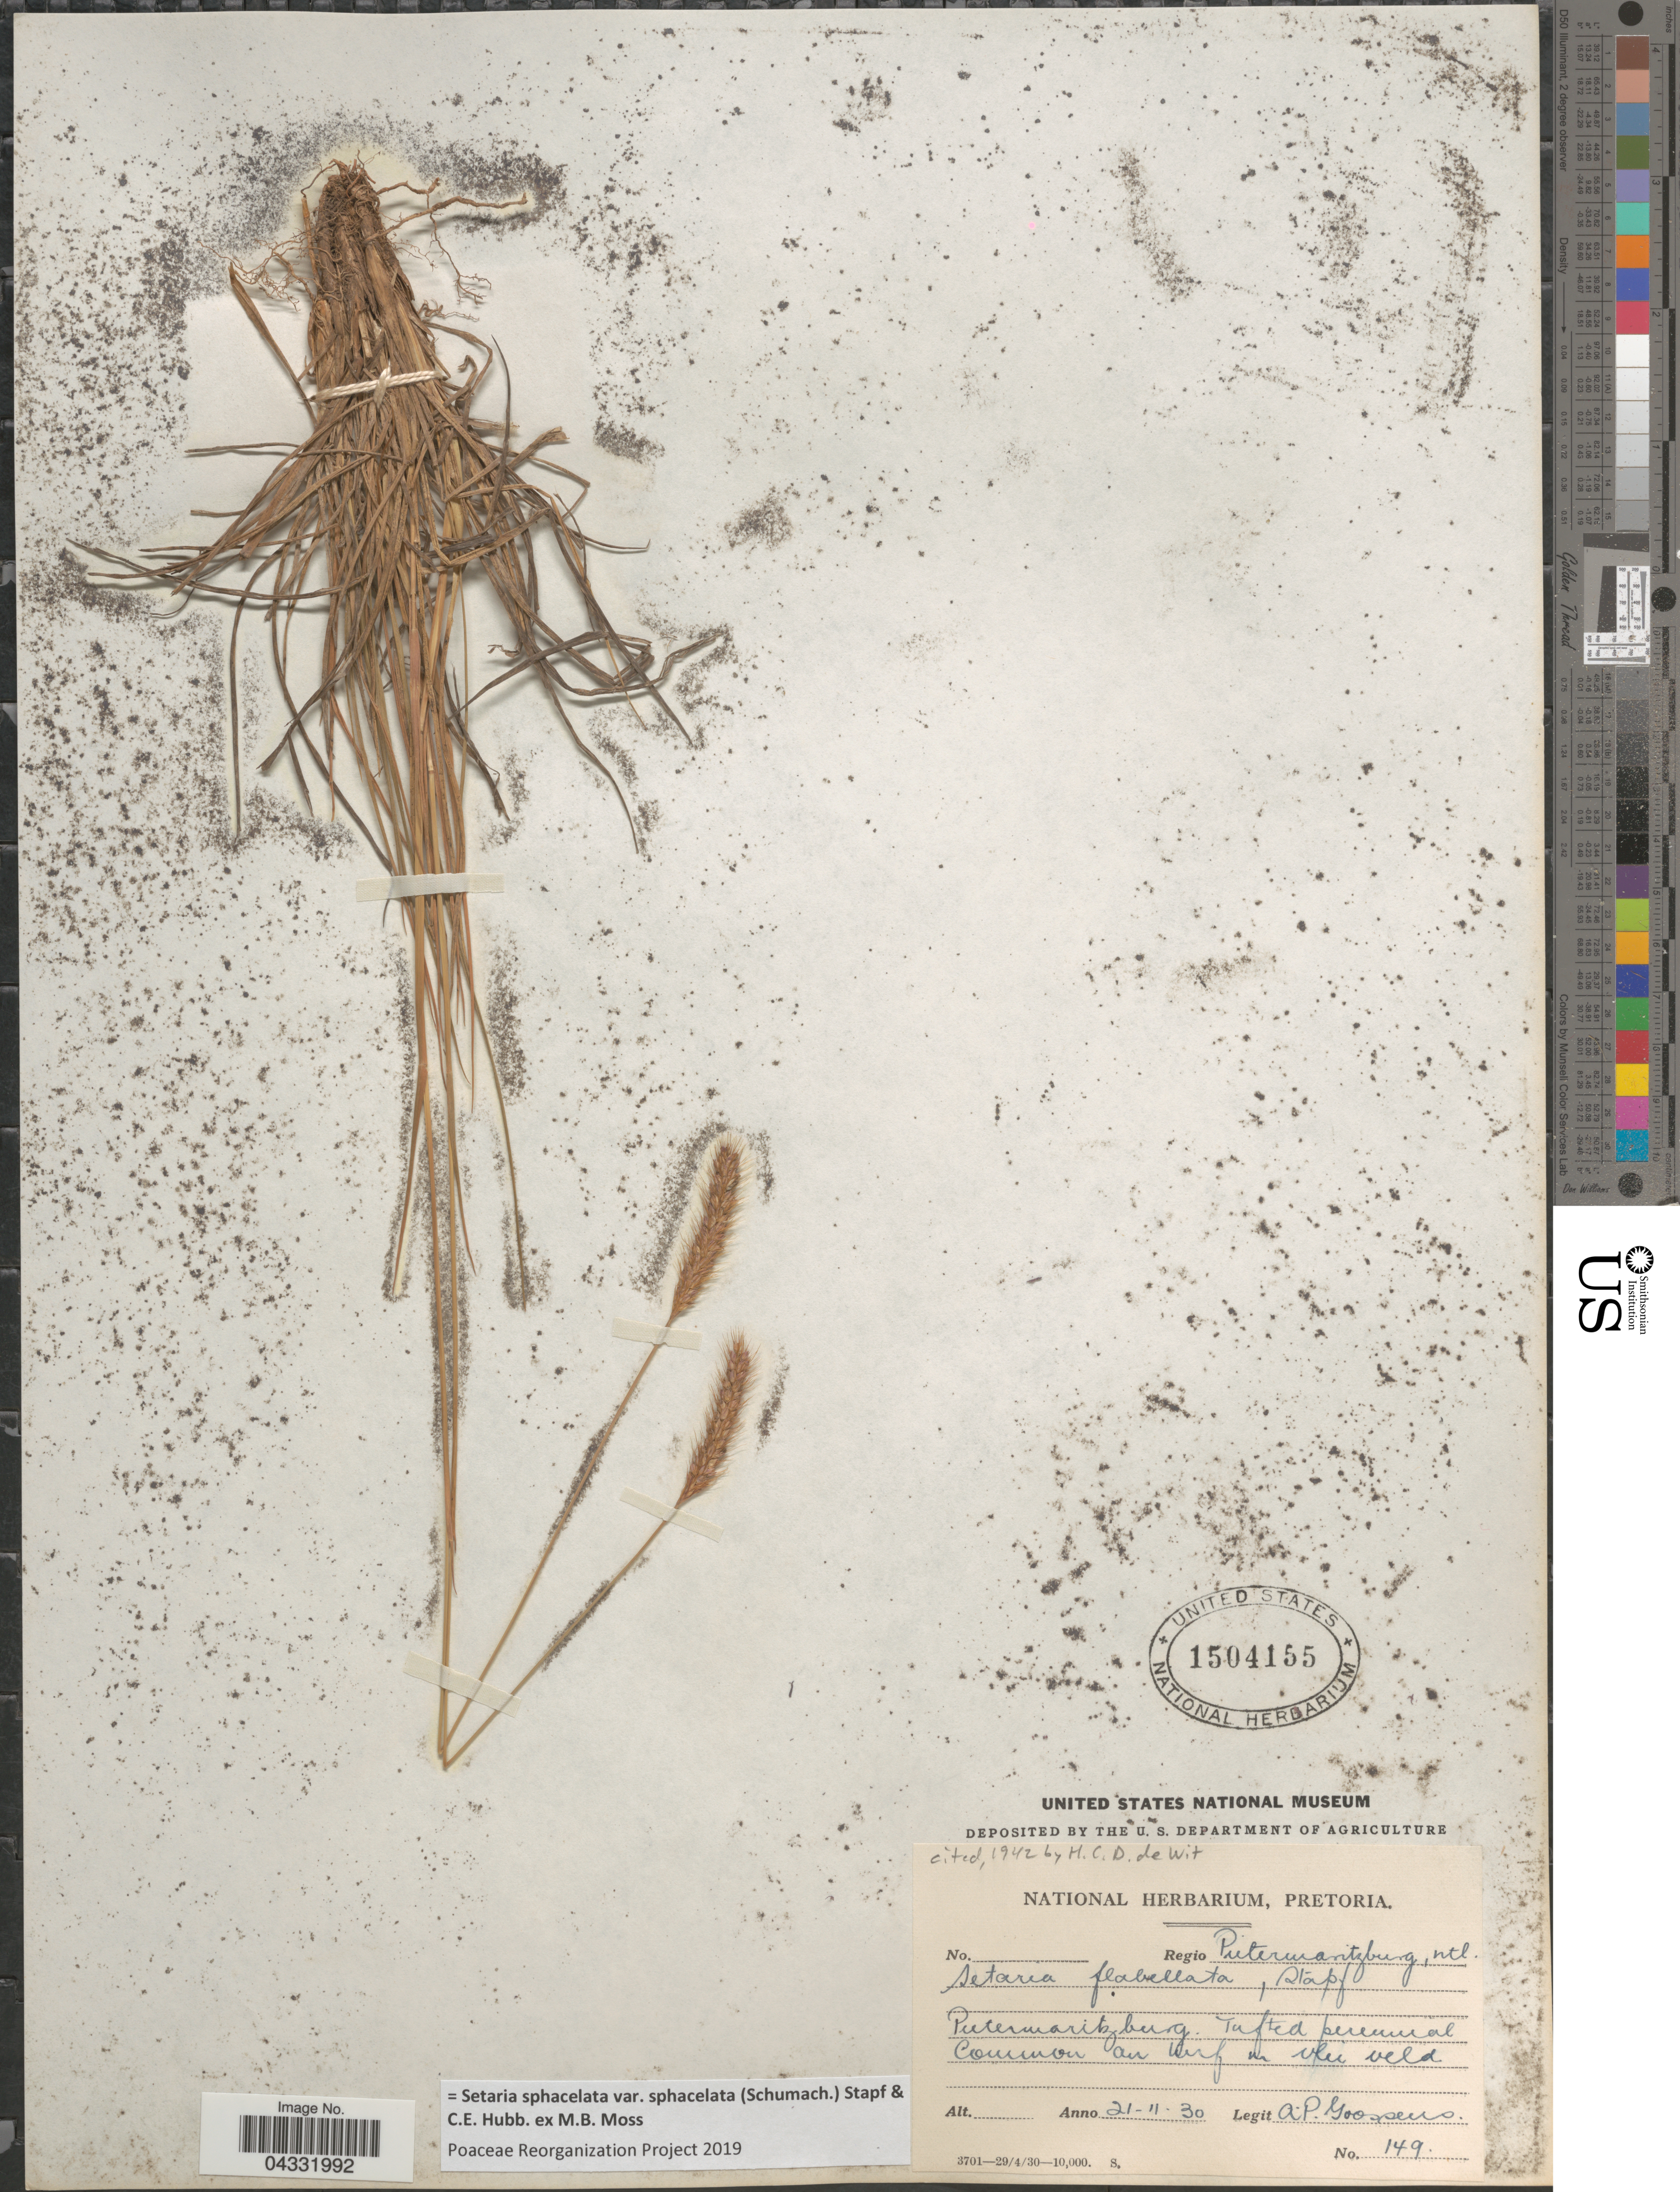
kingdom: Plantae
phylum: Tracheophyta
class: Liliopsida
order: Poales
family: Poaceae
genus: Setaria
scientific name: Setaria sphacelata var. sphacelata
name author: (Schumach.) Stapf & C. E. Hubb. ex M.B. Moss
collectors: A. P. G. Goossens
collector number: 149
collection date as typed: Transcribed d/m/y: 21/11/30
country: South Africa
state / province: KwaZulu-Natal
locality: Regio Pietermaritzburg, Ntl. Pietermaritzburg.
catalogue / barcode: US 1504155